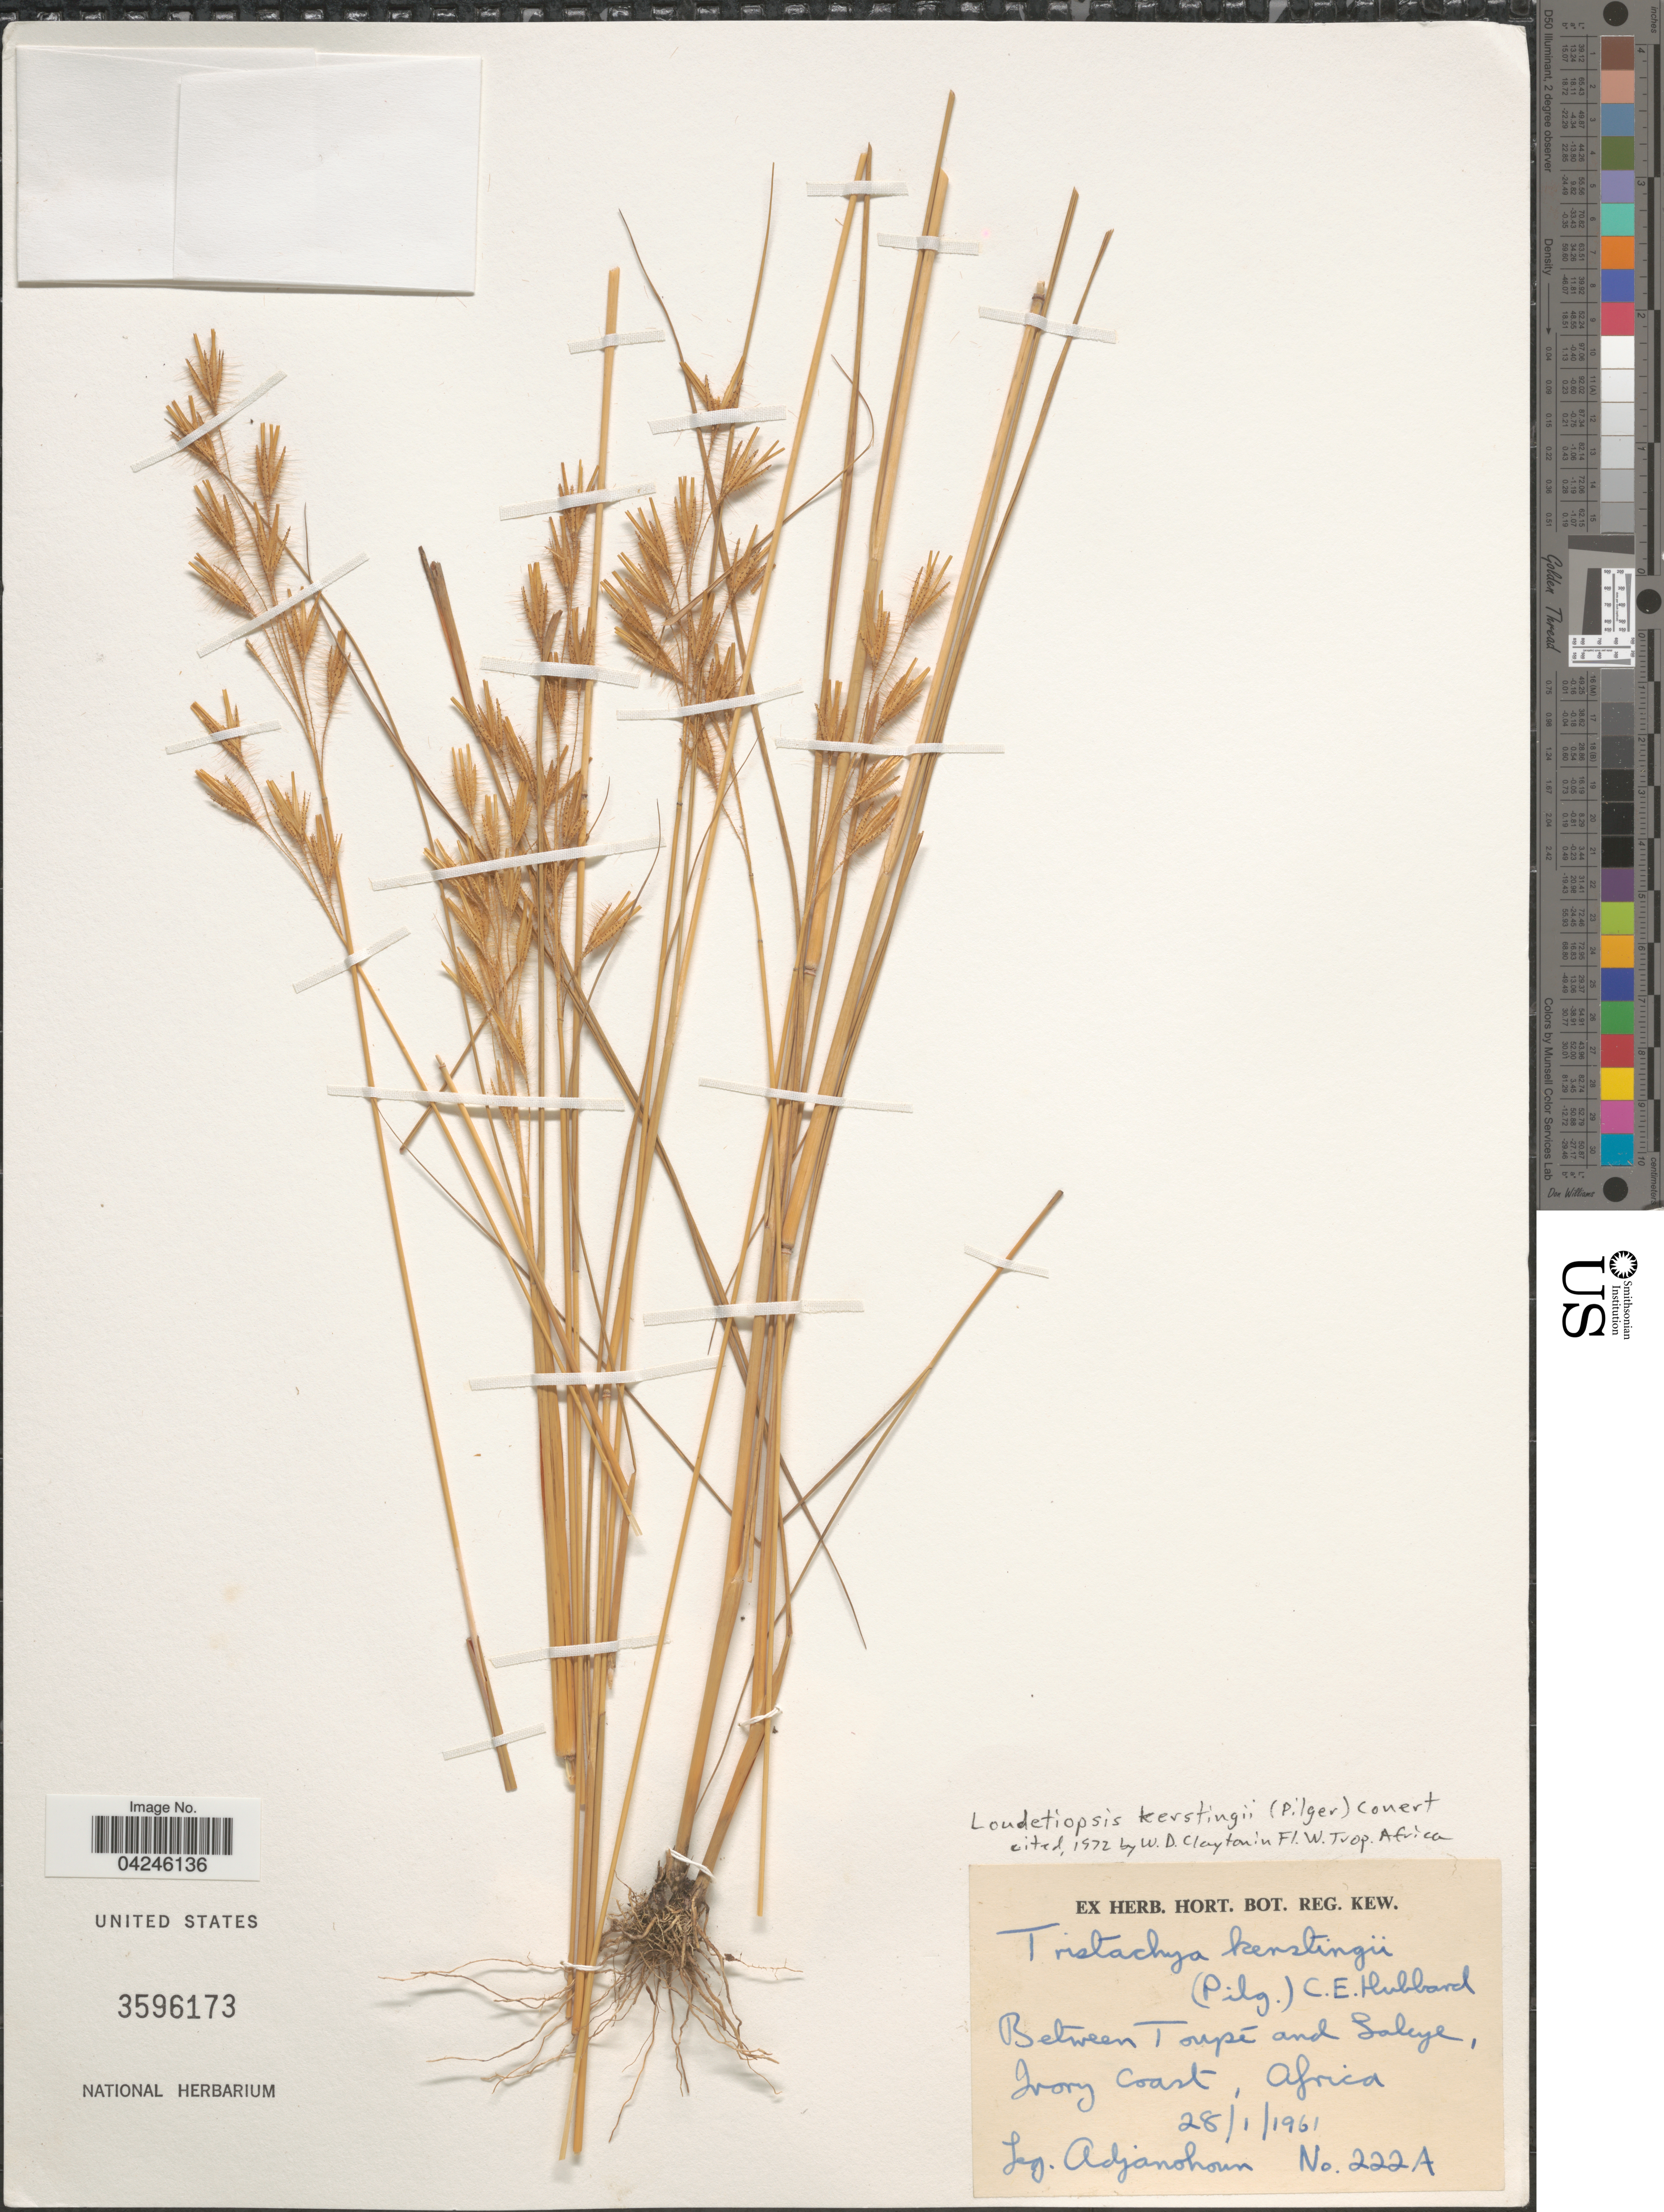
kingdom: Plantae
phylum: Tracheophyta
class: Liliopsida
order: Poales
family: Poaceae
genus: Loudetiopsis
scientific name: Loudetiopsis kerstingii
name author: (Pilg.) Conert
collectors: Adjanohoun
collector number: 222A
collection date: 1961-01-28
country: Ivory Coast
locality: Between Toupé and Saleye.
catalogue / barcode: US 3596173